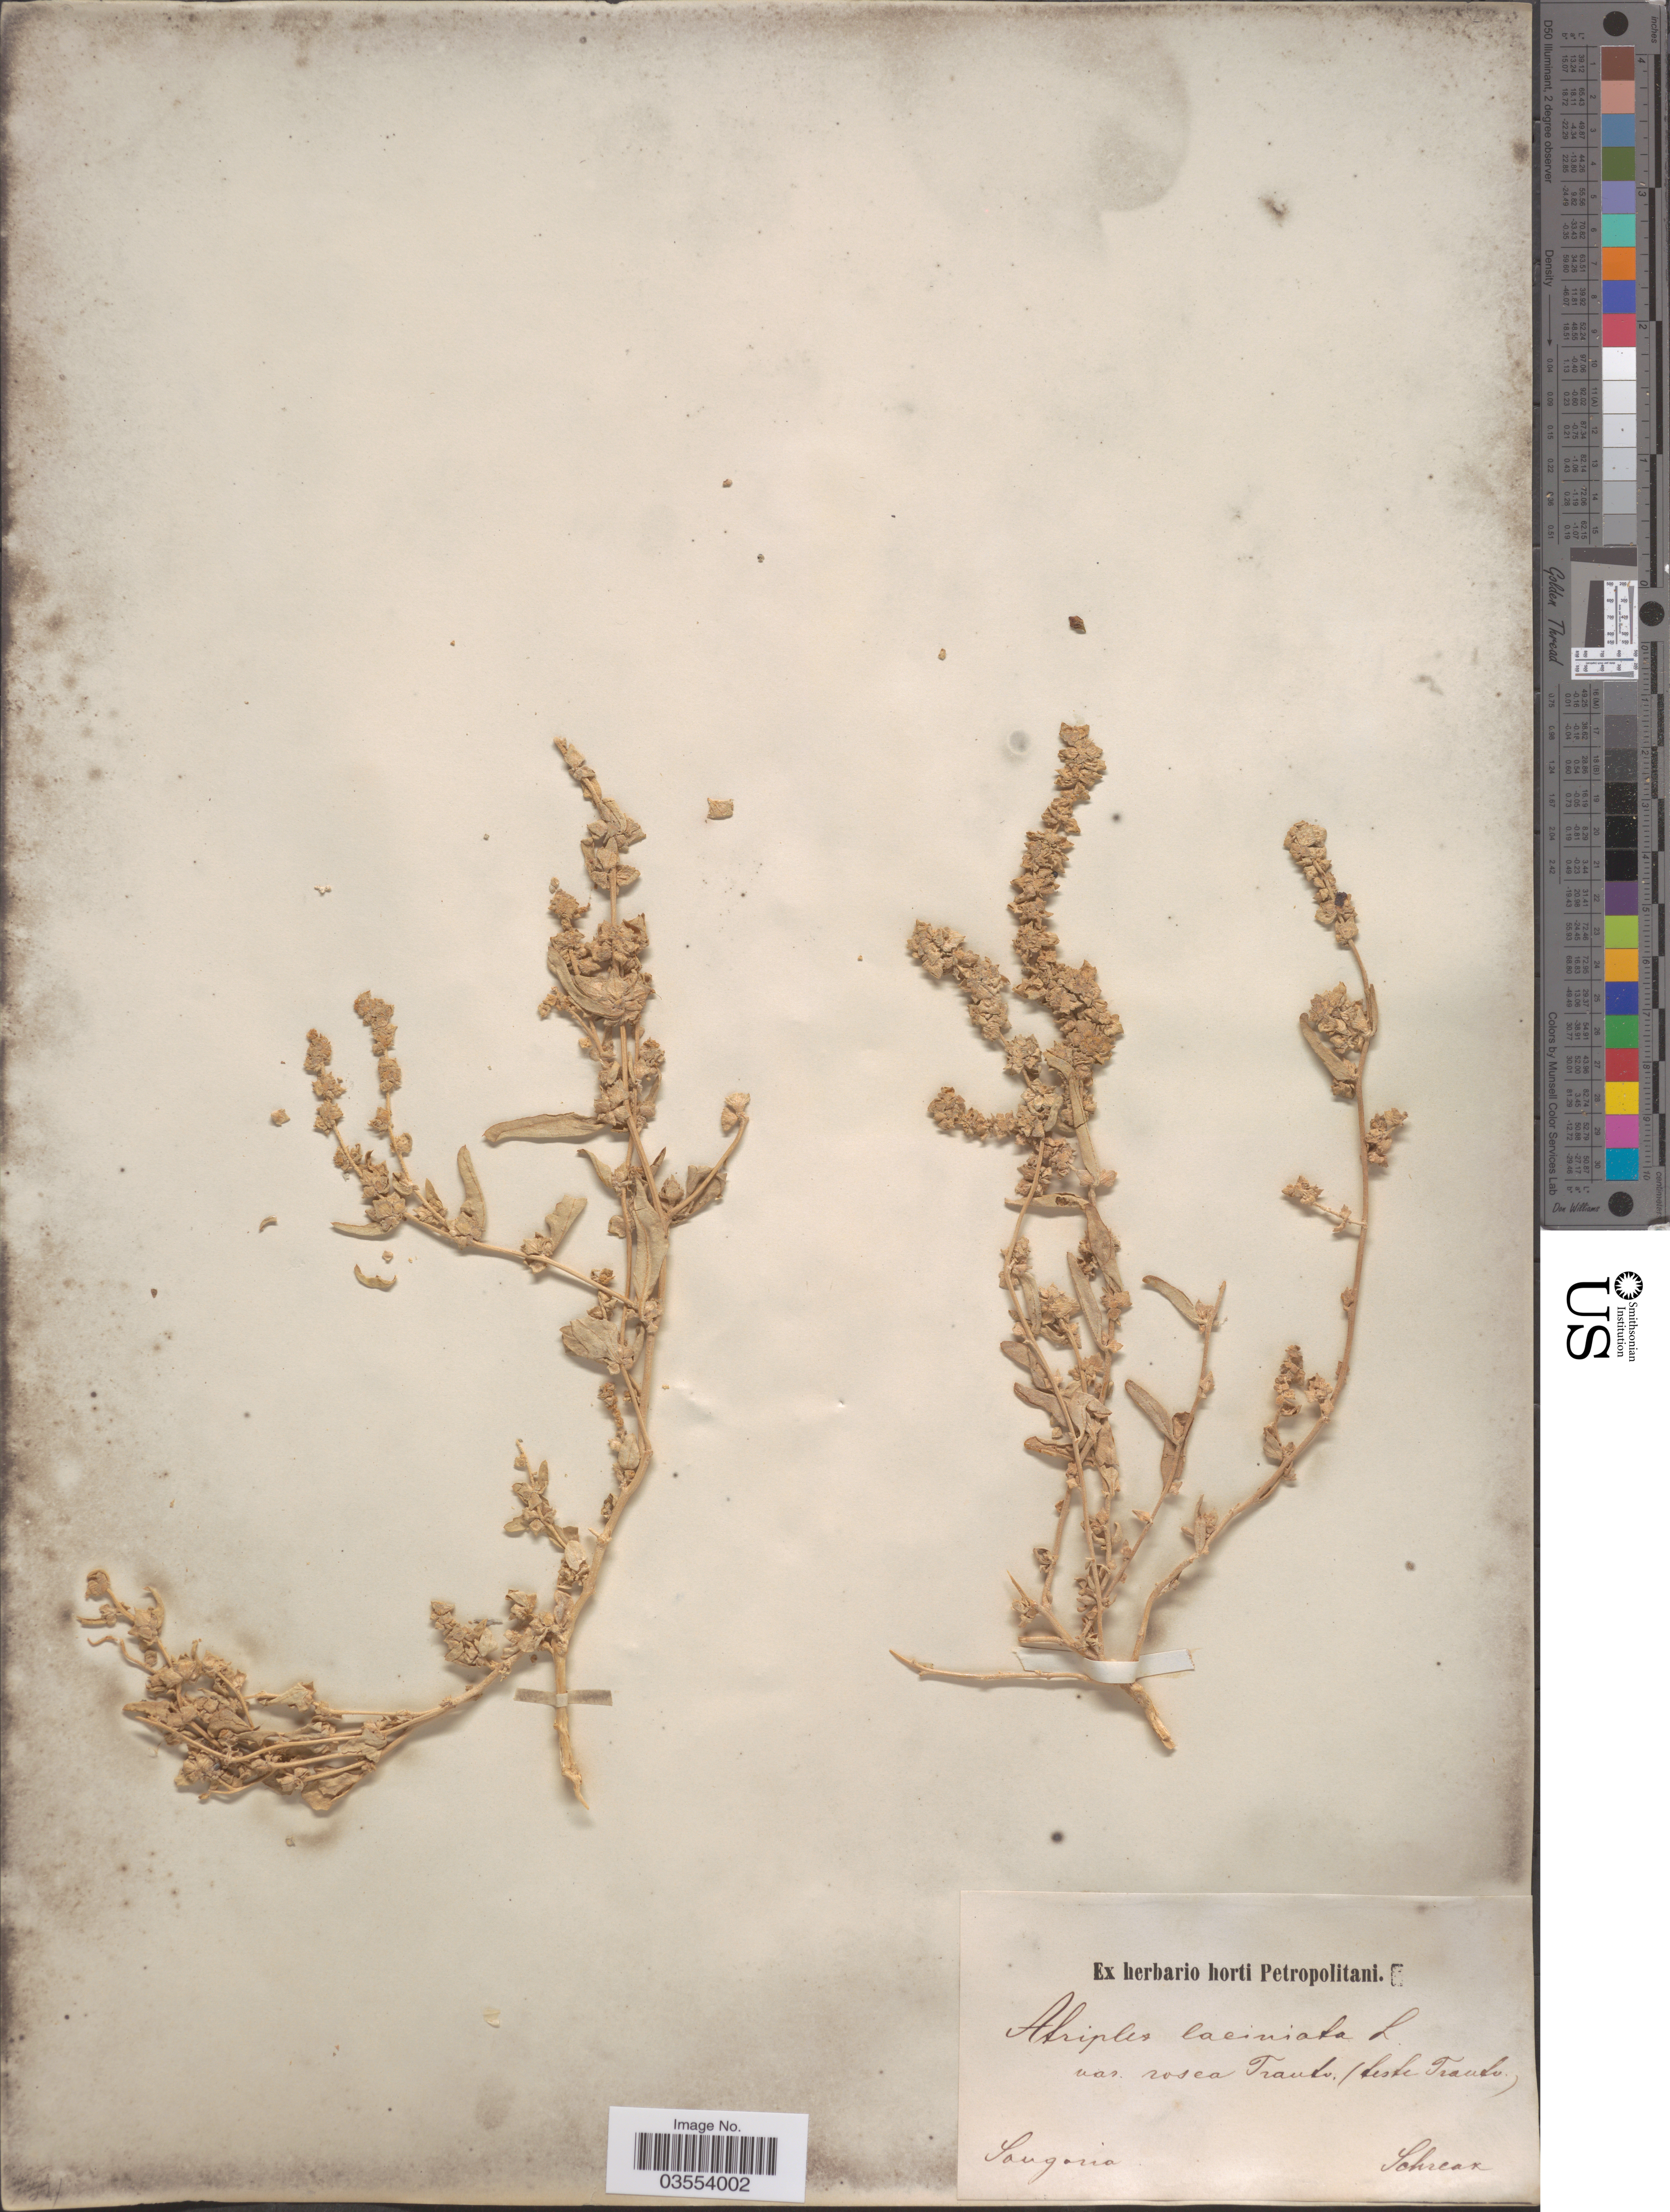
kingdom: Plantae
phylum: Tracheophyta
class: Magnoliopsida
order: Caryophyllales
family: Amaranthaceae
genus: Atriplex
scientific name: Atriplex laciniata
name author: L.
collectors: A.G. Schrenk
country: Kazakhstan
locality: Songaria.